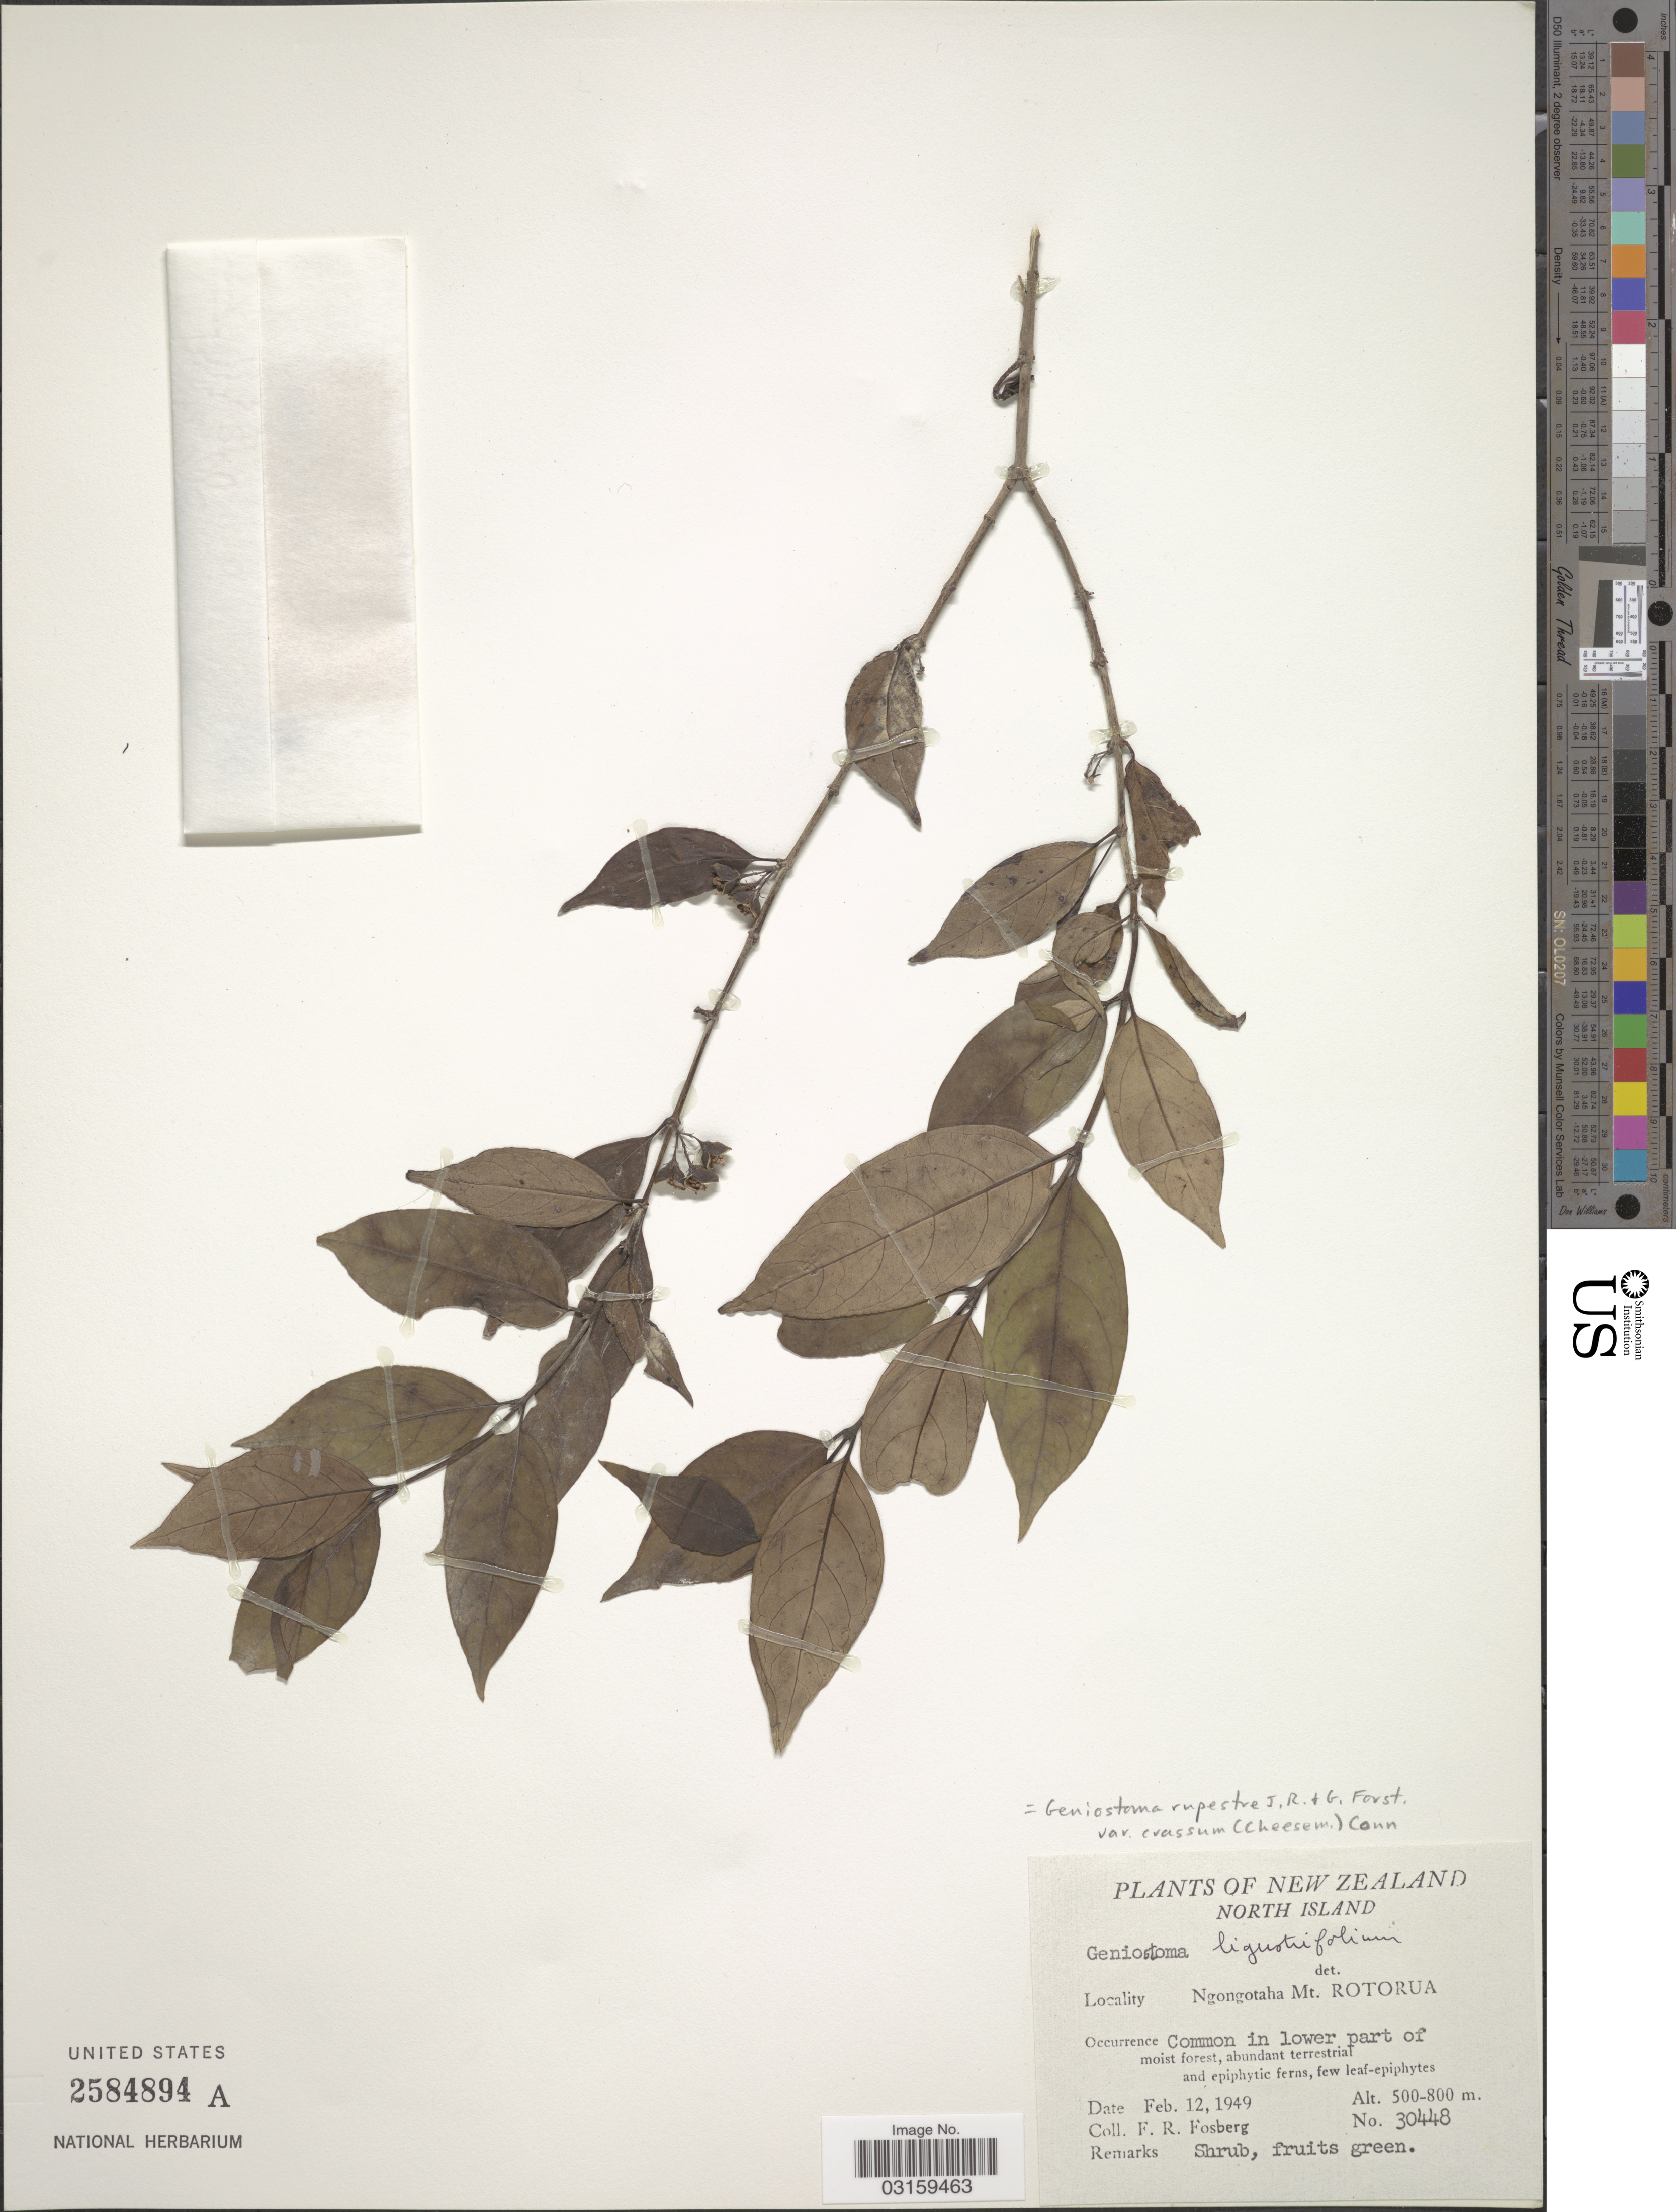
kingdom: Plantae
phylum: Tracheophyta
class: Magnoliopsida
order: Gentianales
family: Loganiaceae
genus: Geniostoma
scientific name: Geniostoma rupestre var. crassum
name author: J.R. Forst. & G. Forst.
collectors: F. R. Fosberg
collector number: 30448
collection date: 1949-02-12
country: New Zealand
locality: North Island. Ngongotaha Mt. Rotorua.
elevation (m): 500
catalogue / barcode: US 2584894A